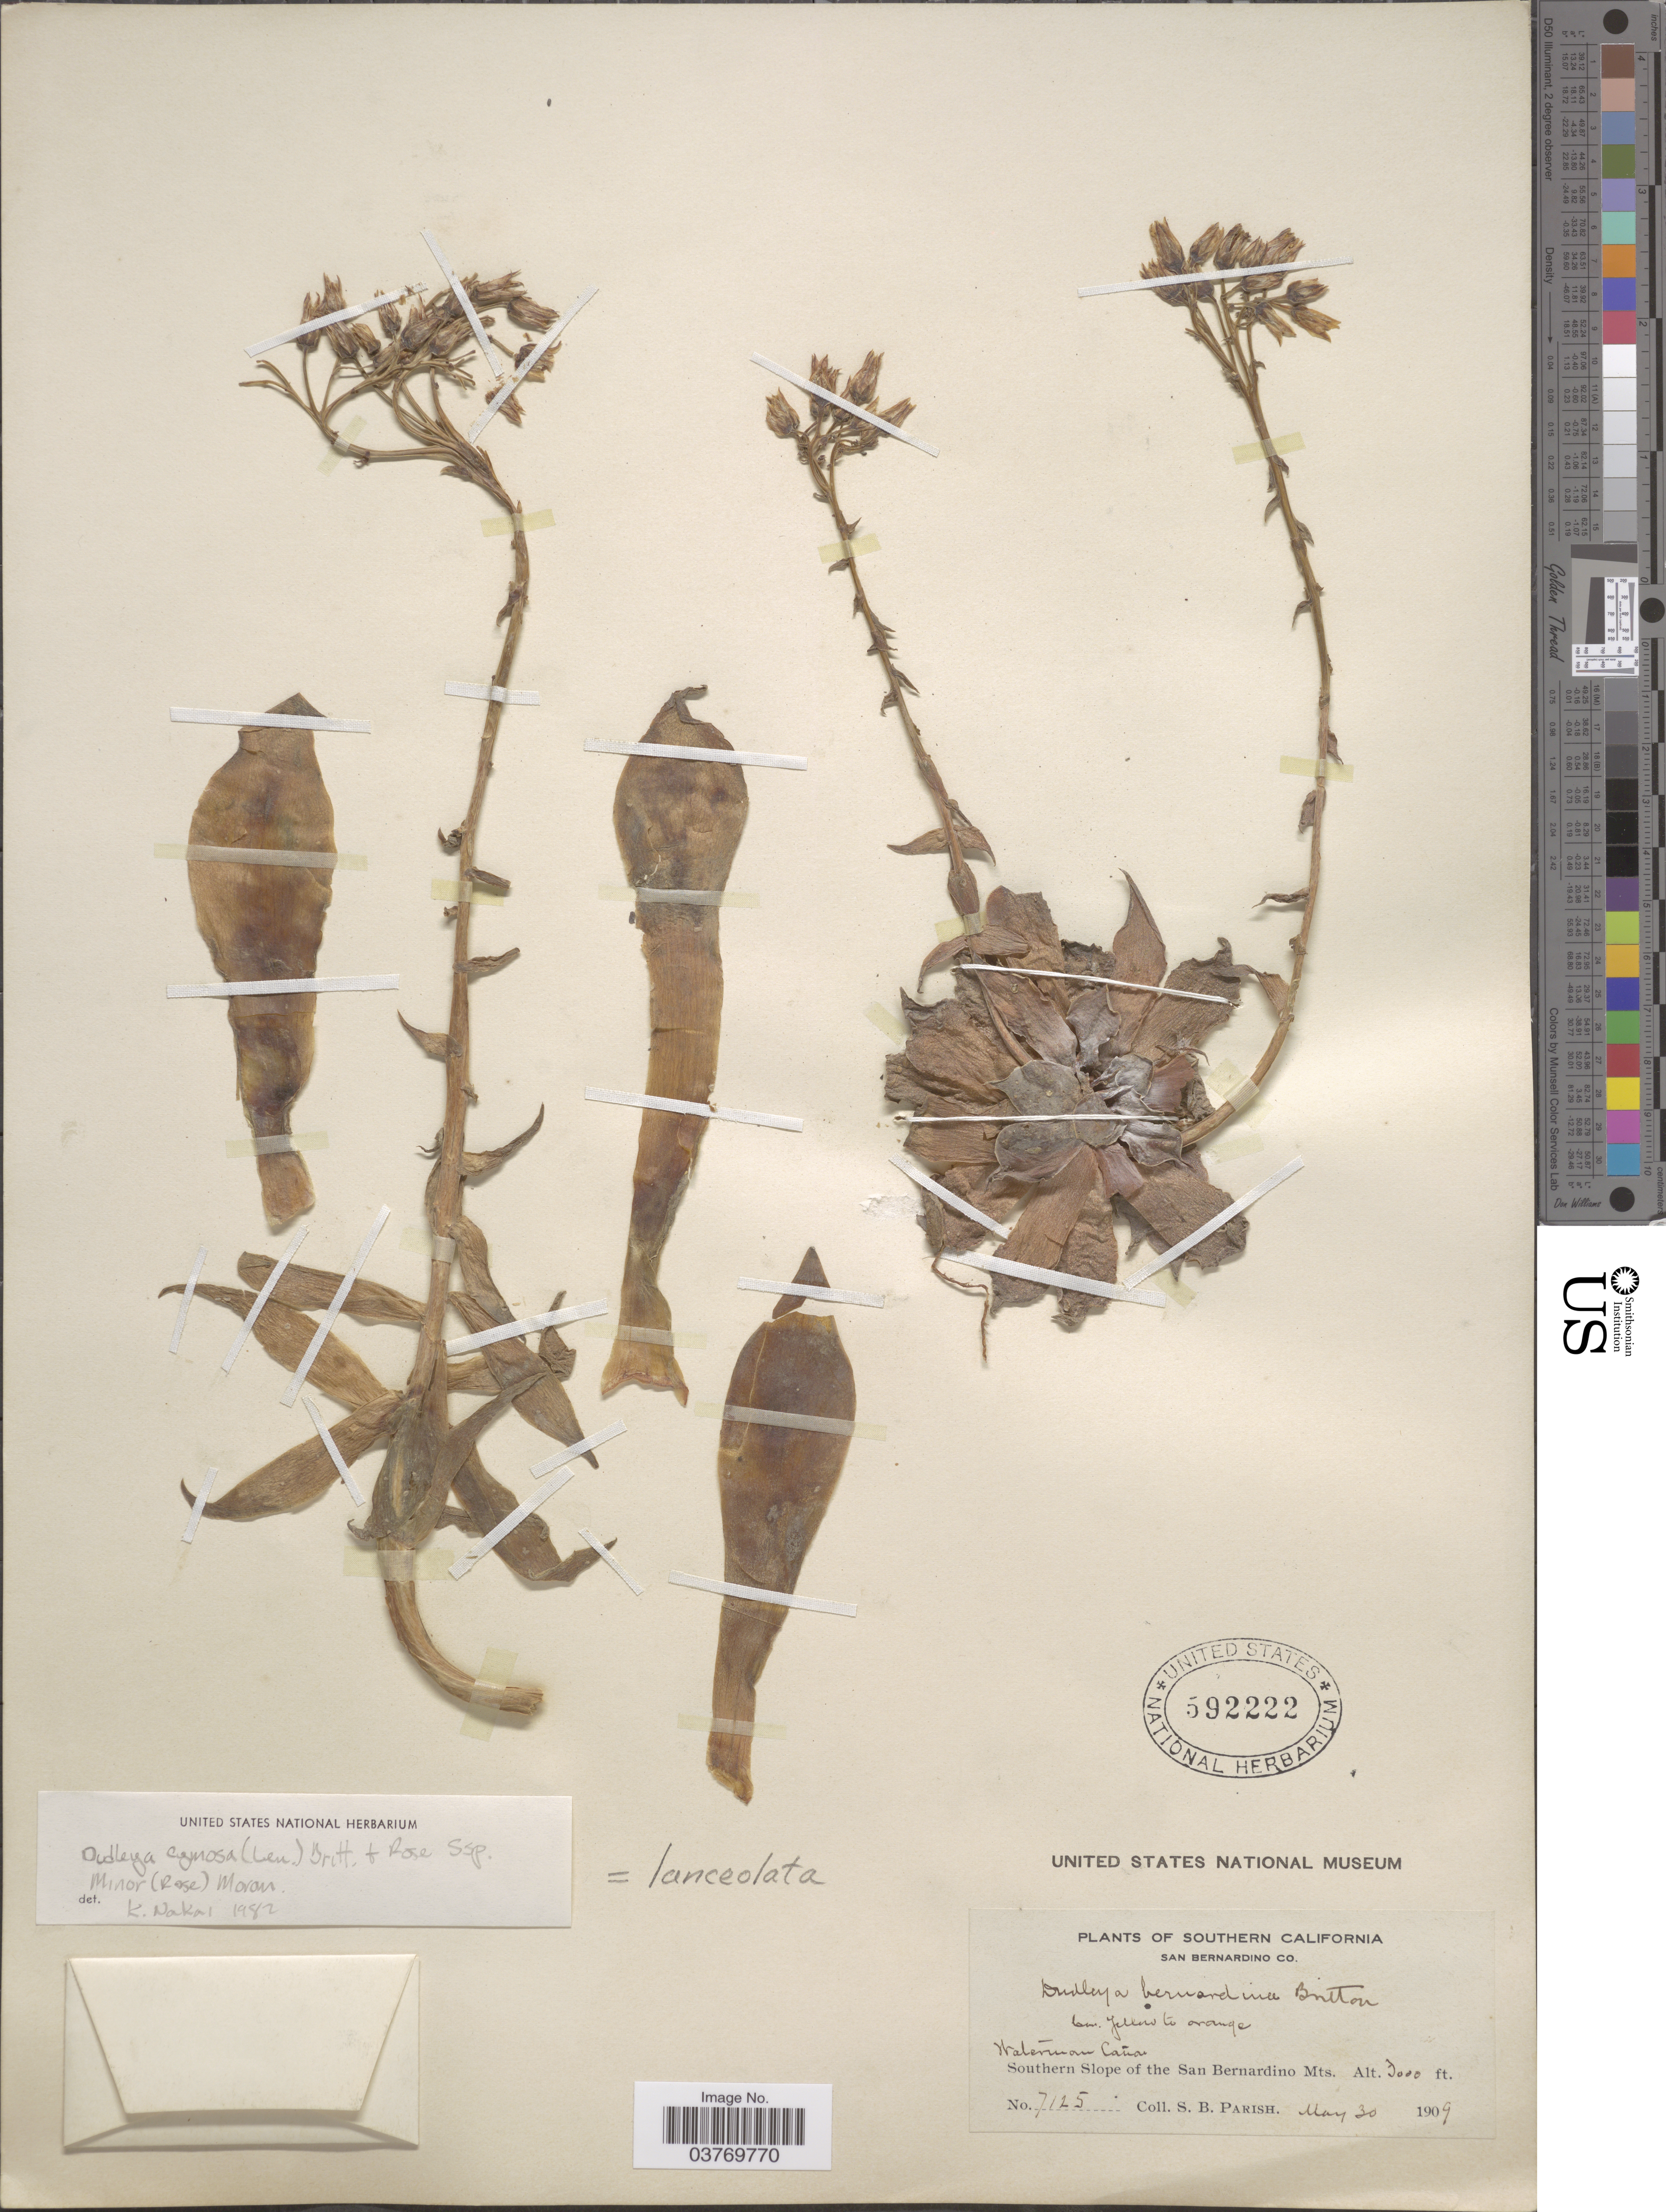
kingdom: Plantae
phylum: Tracheophyta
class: Magnoliopsida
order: Saxifragales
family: Crassulaceae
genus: Dudleya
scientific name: Dudleya lanceolata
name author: (Nutt.) Britton & Rose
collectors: S. B. Parish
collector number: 7125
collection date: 1909-05-30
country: United States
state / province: California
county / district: San Bernardino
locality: Southern California San Bernardino Co. Waterman Cañon. Southern Slope of the San Bernardino Mts.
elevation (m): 914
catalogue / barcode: US 592222